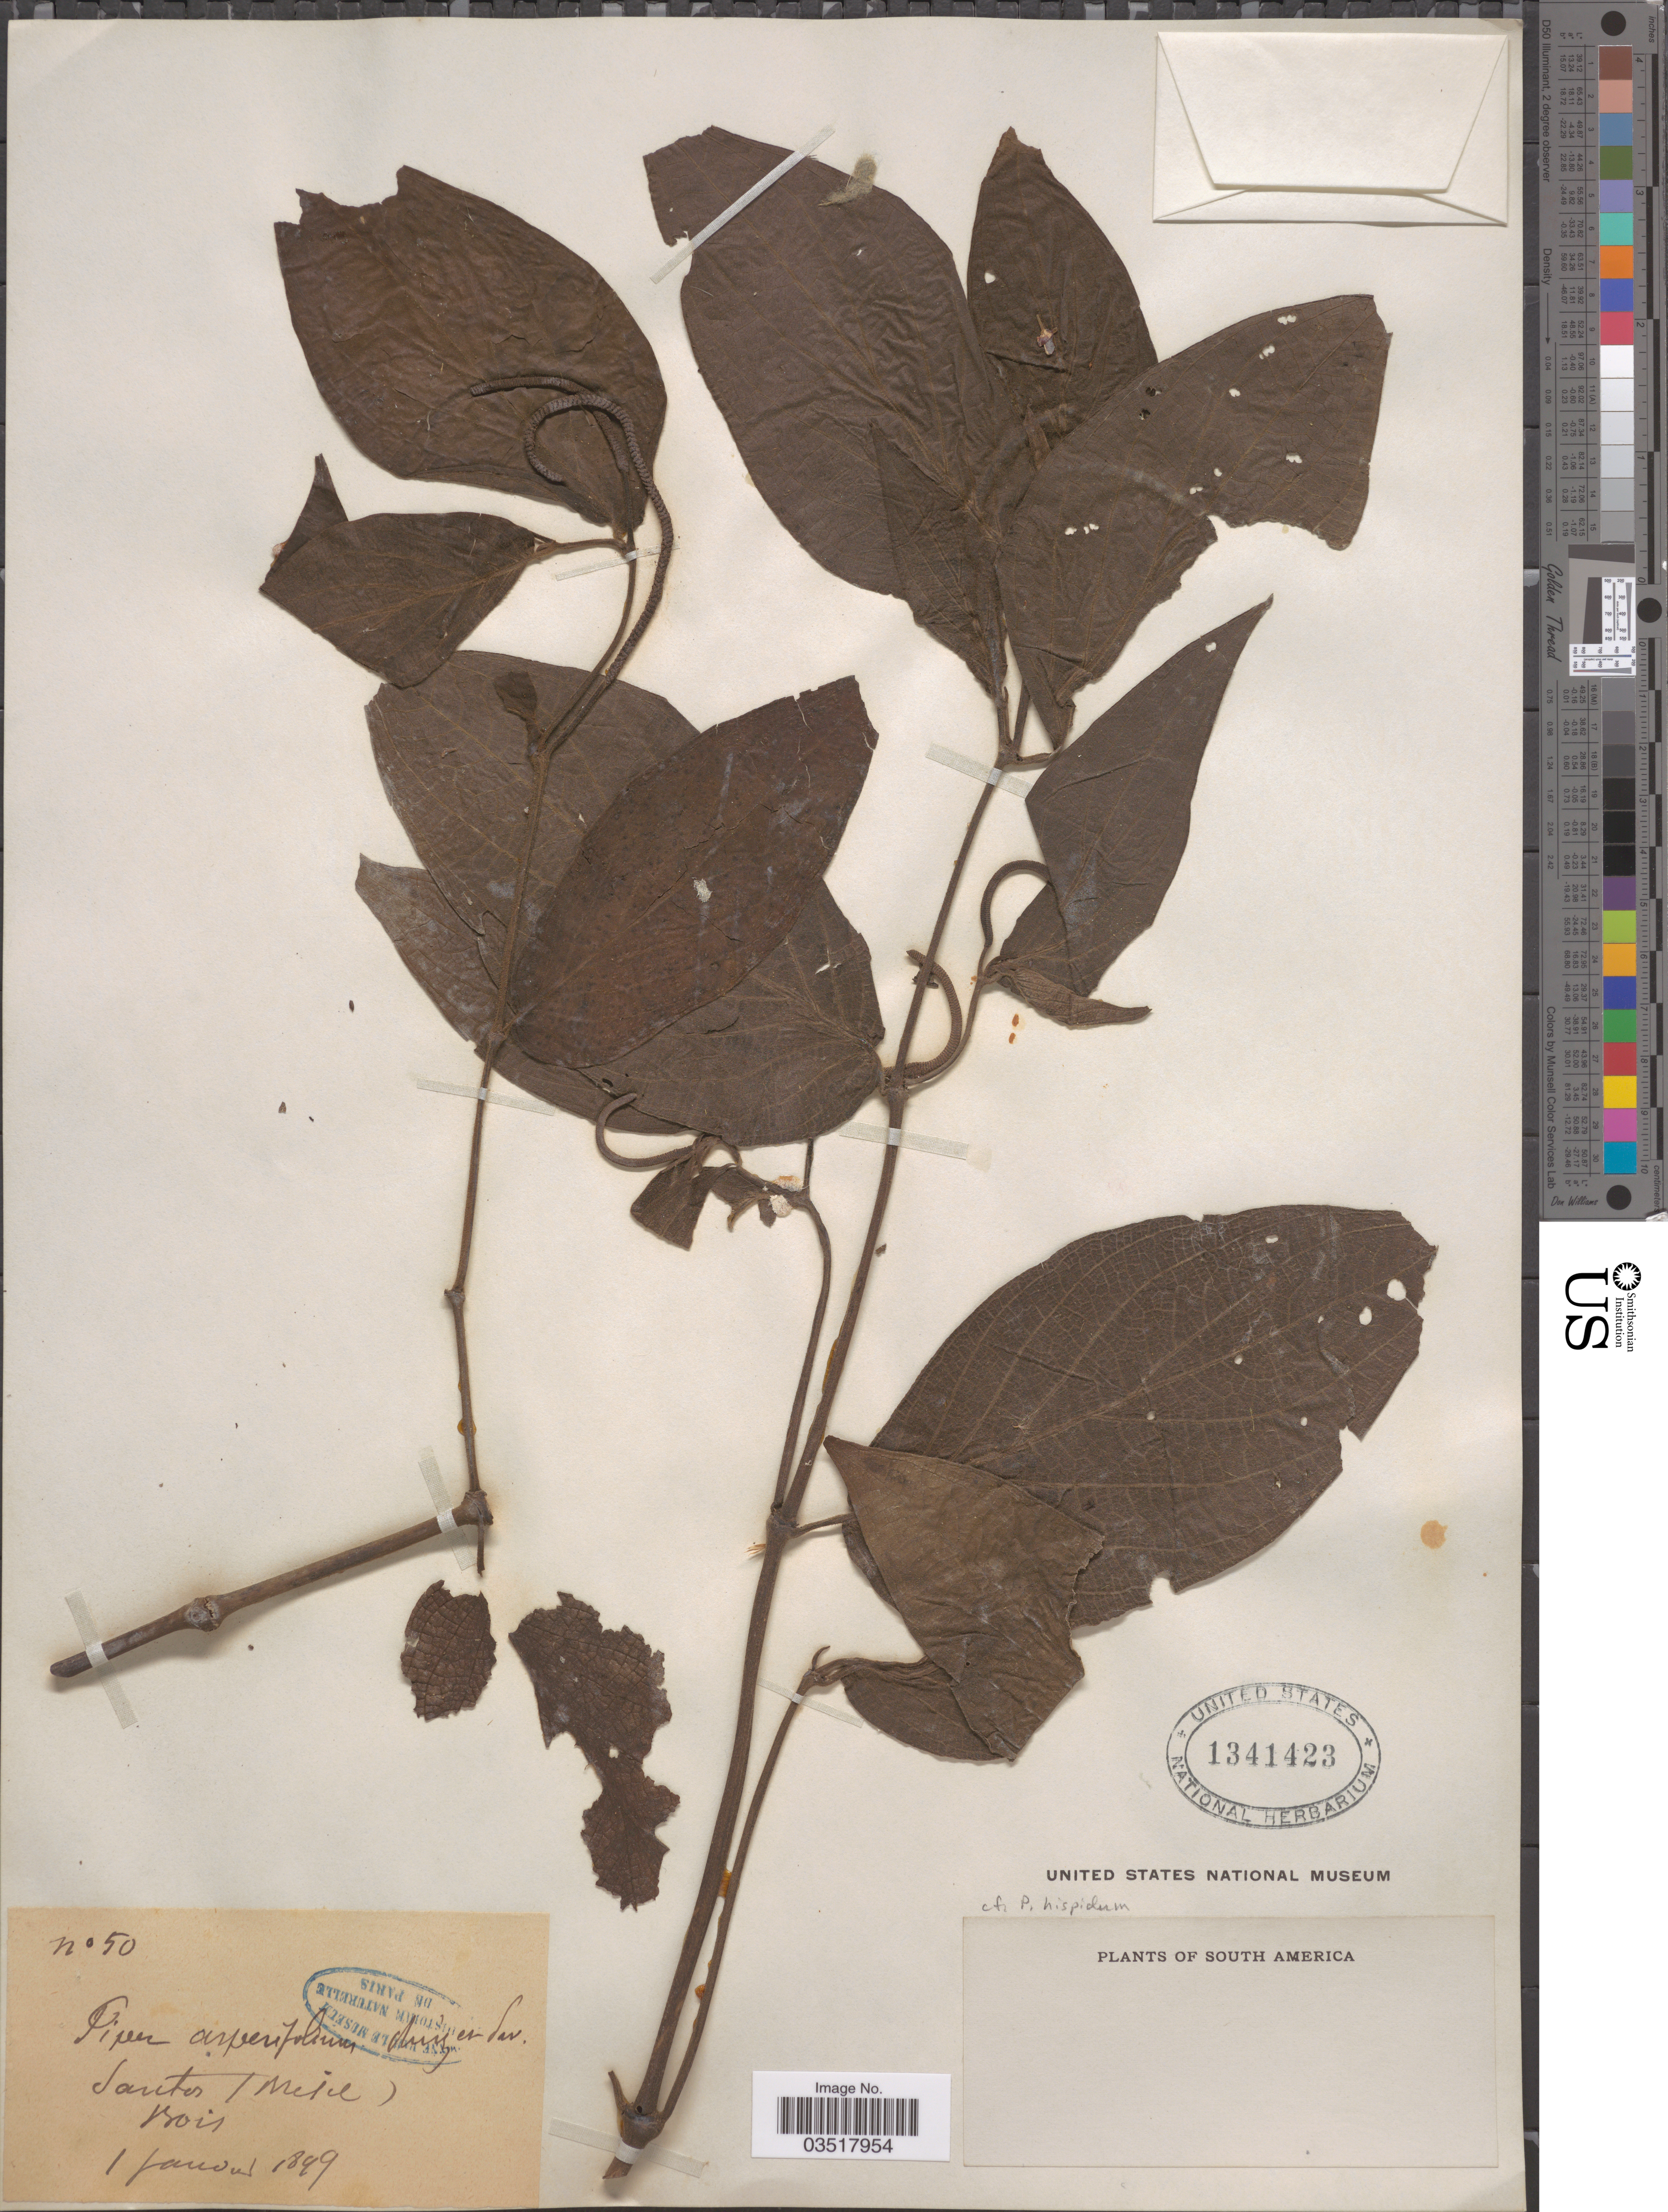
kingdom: Plantae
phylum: Tracheophyta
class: Magnoliopsida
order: Piperales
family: Piperaceae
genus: Piper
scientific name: Piper asperifolium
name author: Rich.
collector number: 50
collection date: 1899-01-01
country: Peru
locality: Santos (Mejil) Bois. South America.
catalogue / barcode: US 1341423